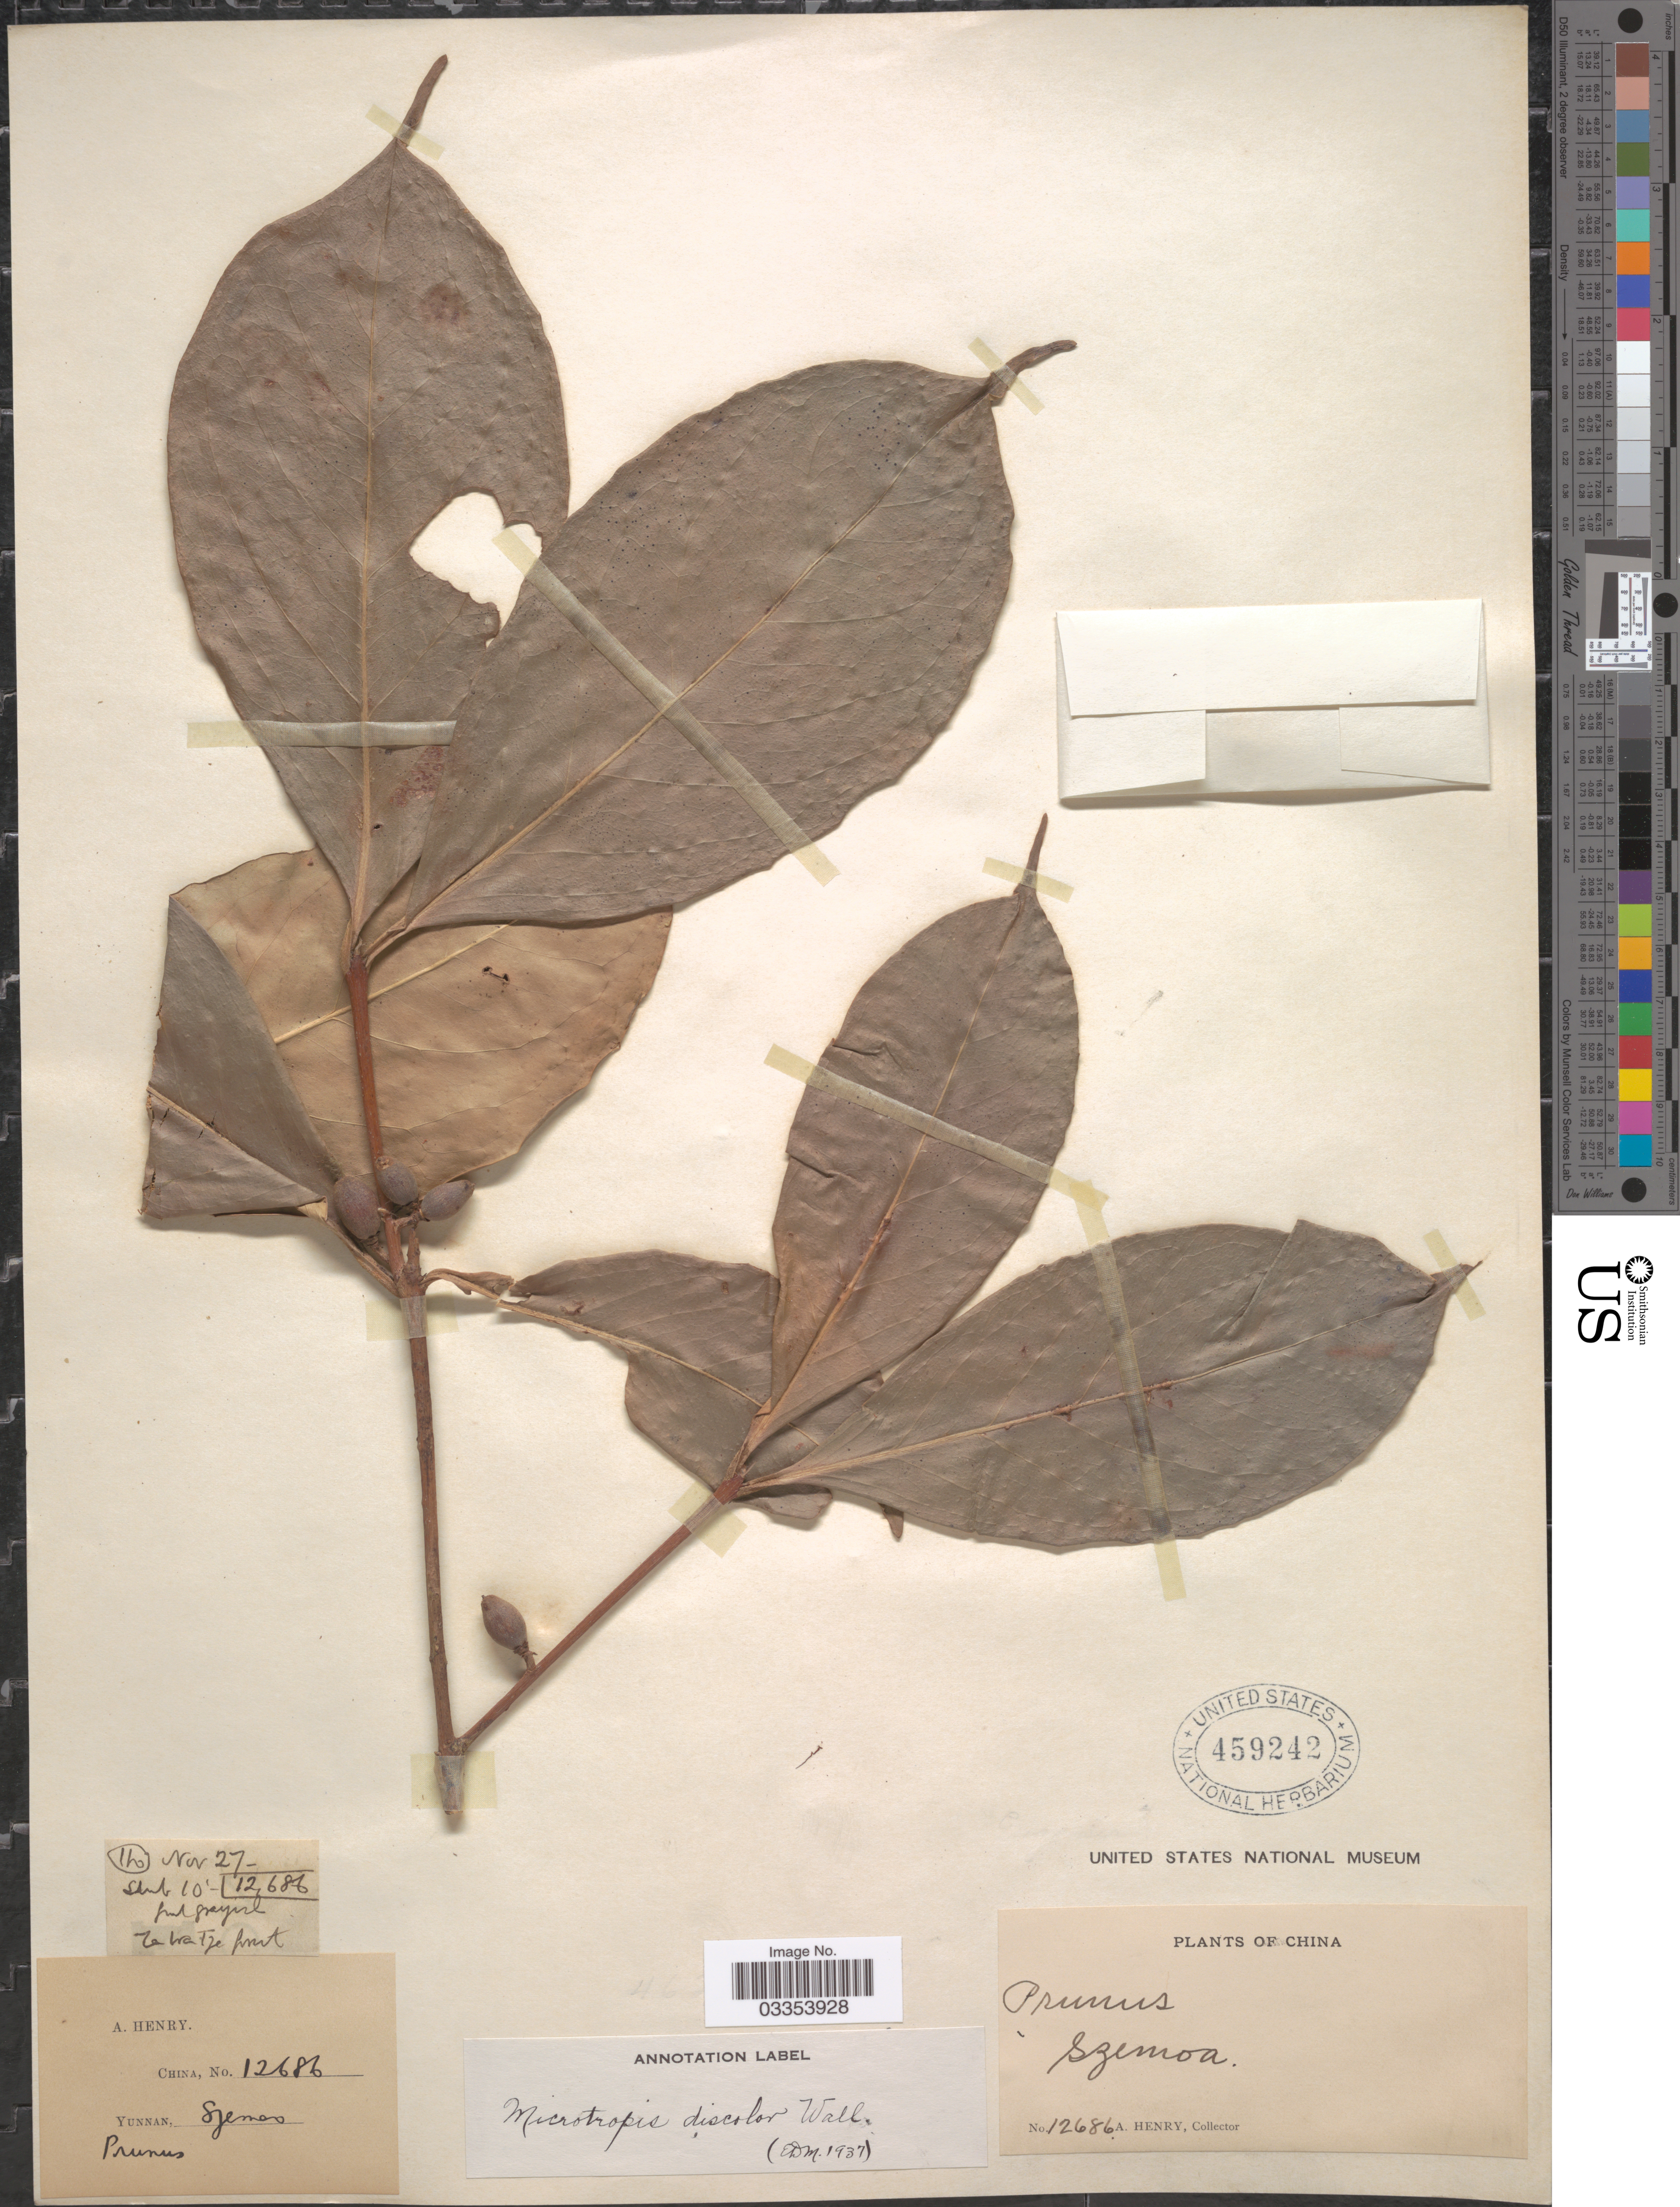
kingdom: Plantae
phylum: Tracheophyta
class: Magnoliopsida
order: Celastrales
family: Celastraceae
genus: Microtropis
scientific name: Microtropis discolor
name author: (Wall.) Arn.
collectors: A. Henry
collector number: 12686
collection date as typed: Transcribed d/m/y: /11/27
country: China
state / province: Yunnan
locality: Szemoa.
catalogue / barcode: US 459242